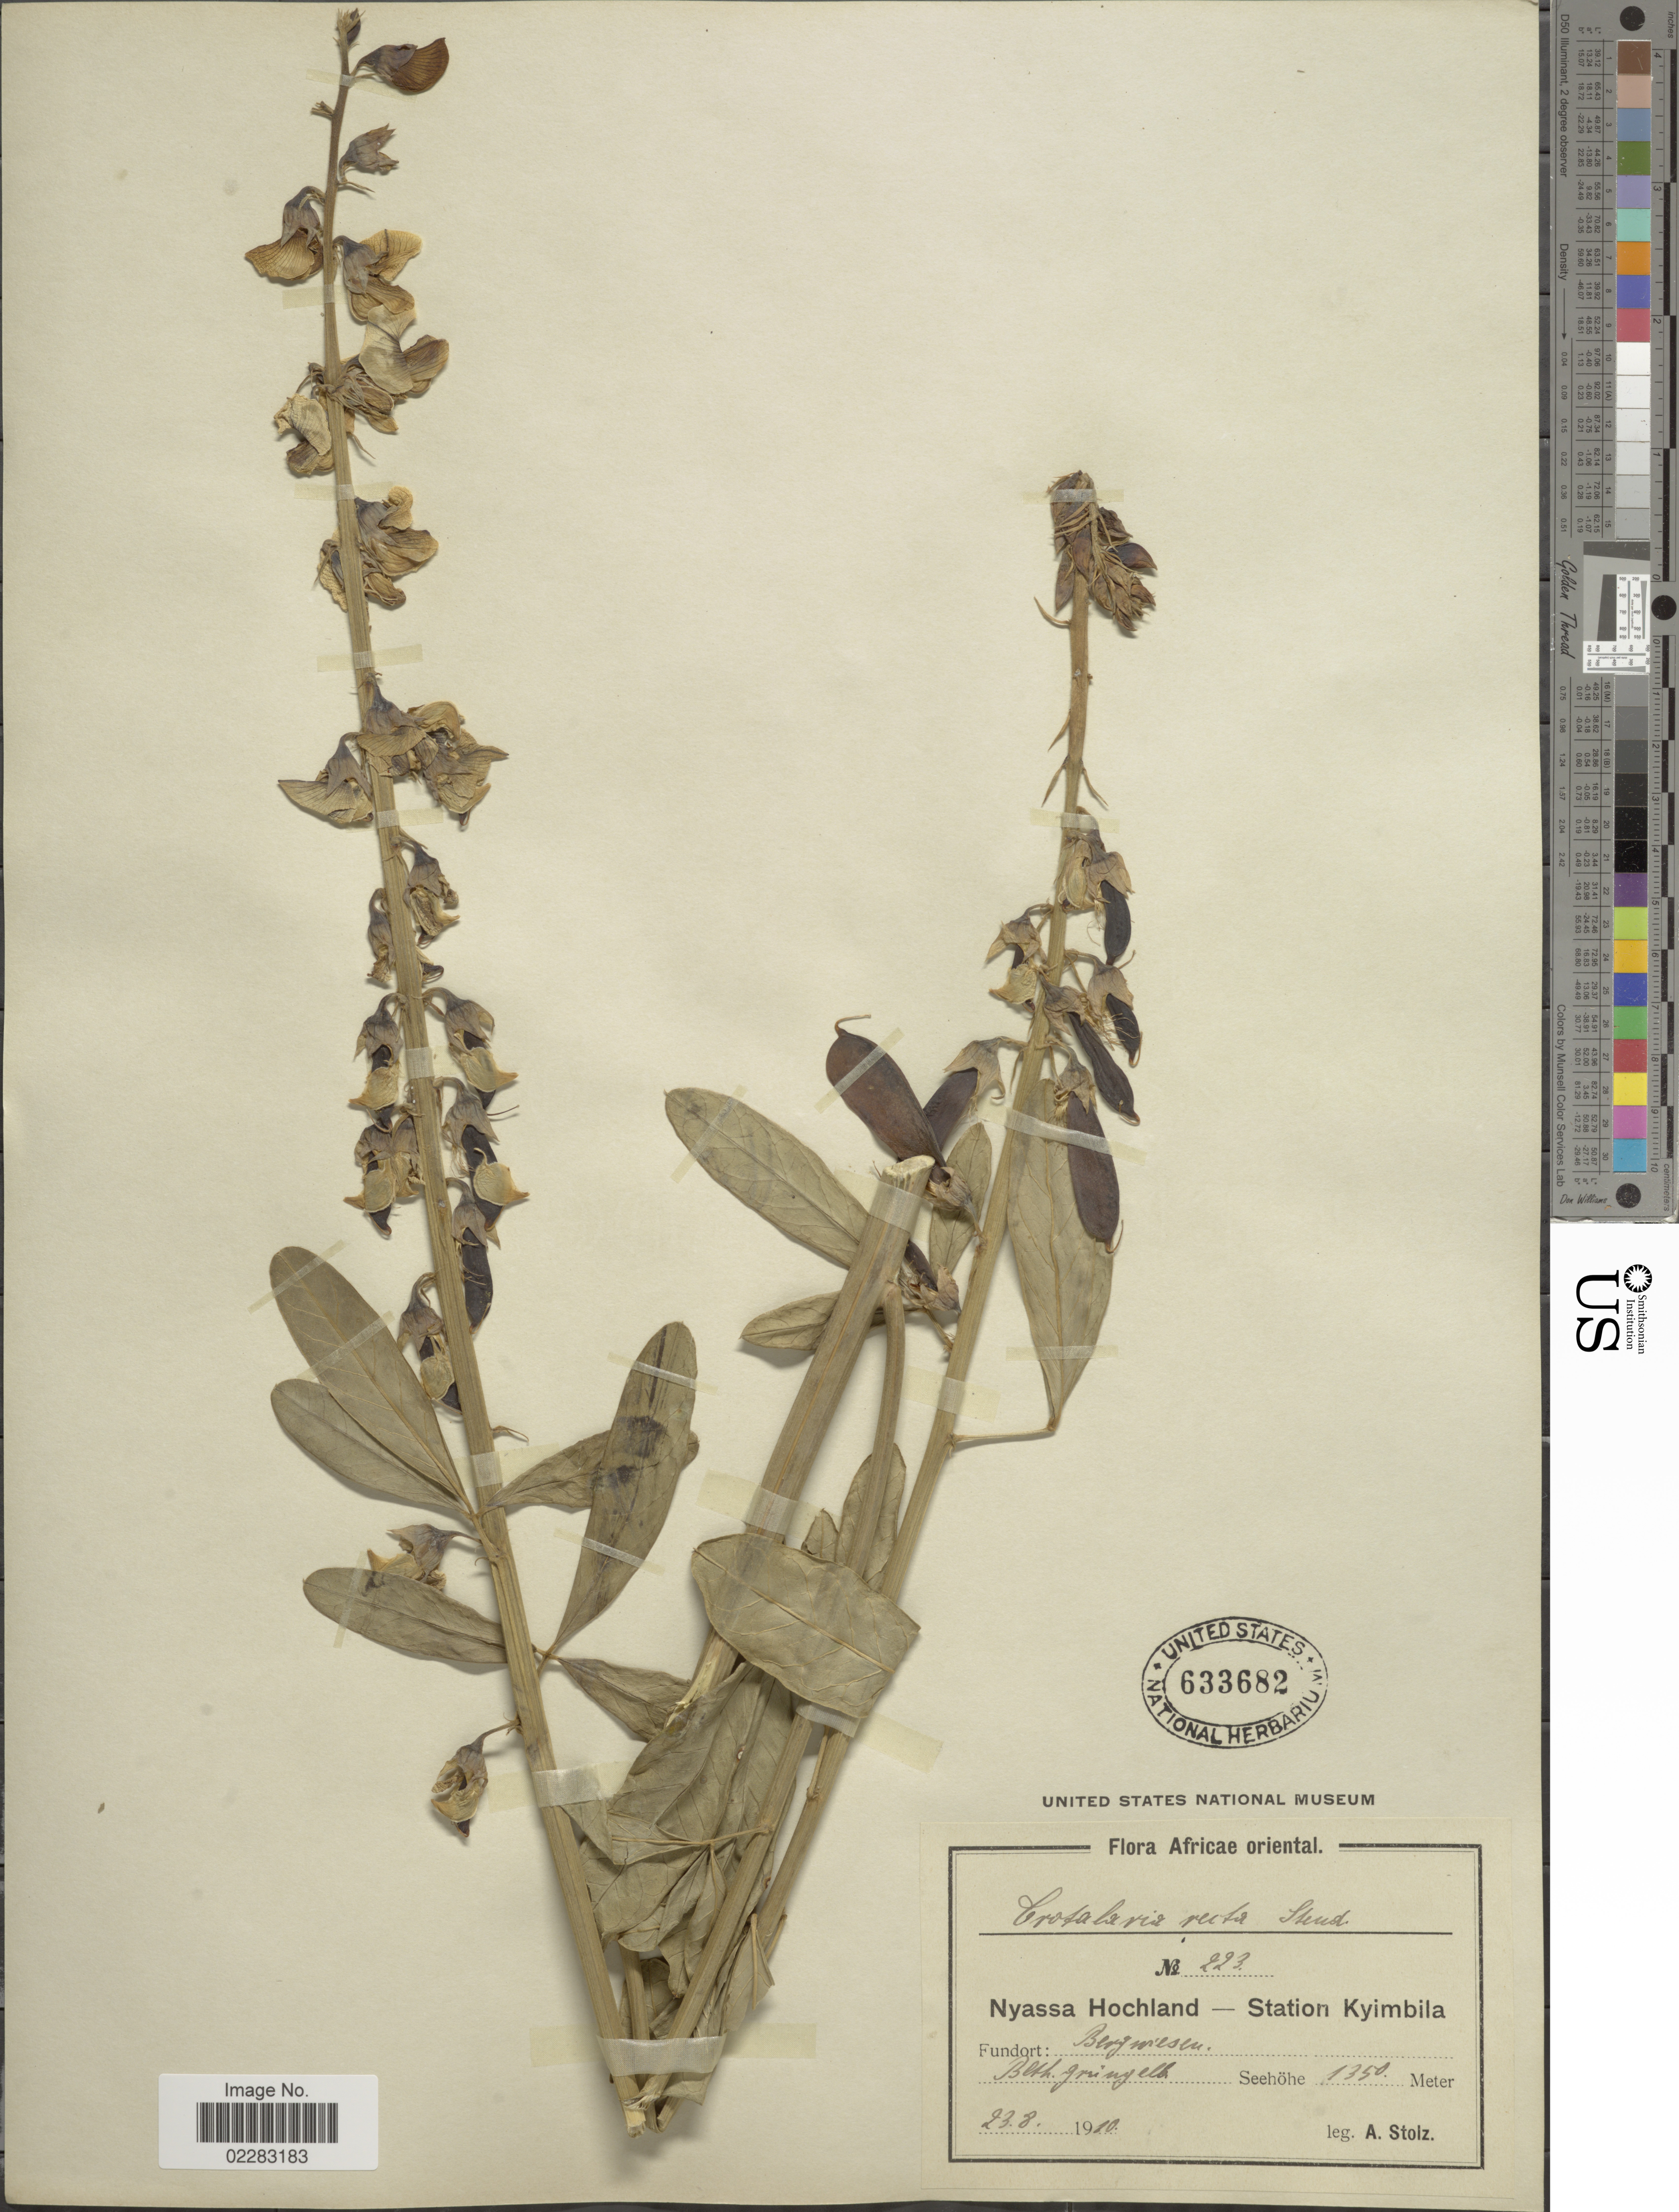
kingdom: Plantae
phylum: Tracheophyta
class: Magnoliopsida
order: Fabales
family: Fabaceae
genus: Crotalaria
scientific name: Crotalaria recta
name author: Steud. ex A. Rich.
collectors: A. Stolz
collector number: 223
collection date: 1910-08-23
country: Tanzania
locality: Africae oriental, Nyassa Hochland-Station Kyimbila, Fundort: Bergwiesen.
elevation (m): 1350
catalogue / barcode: US 633682